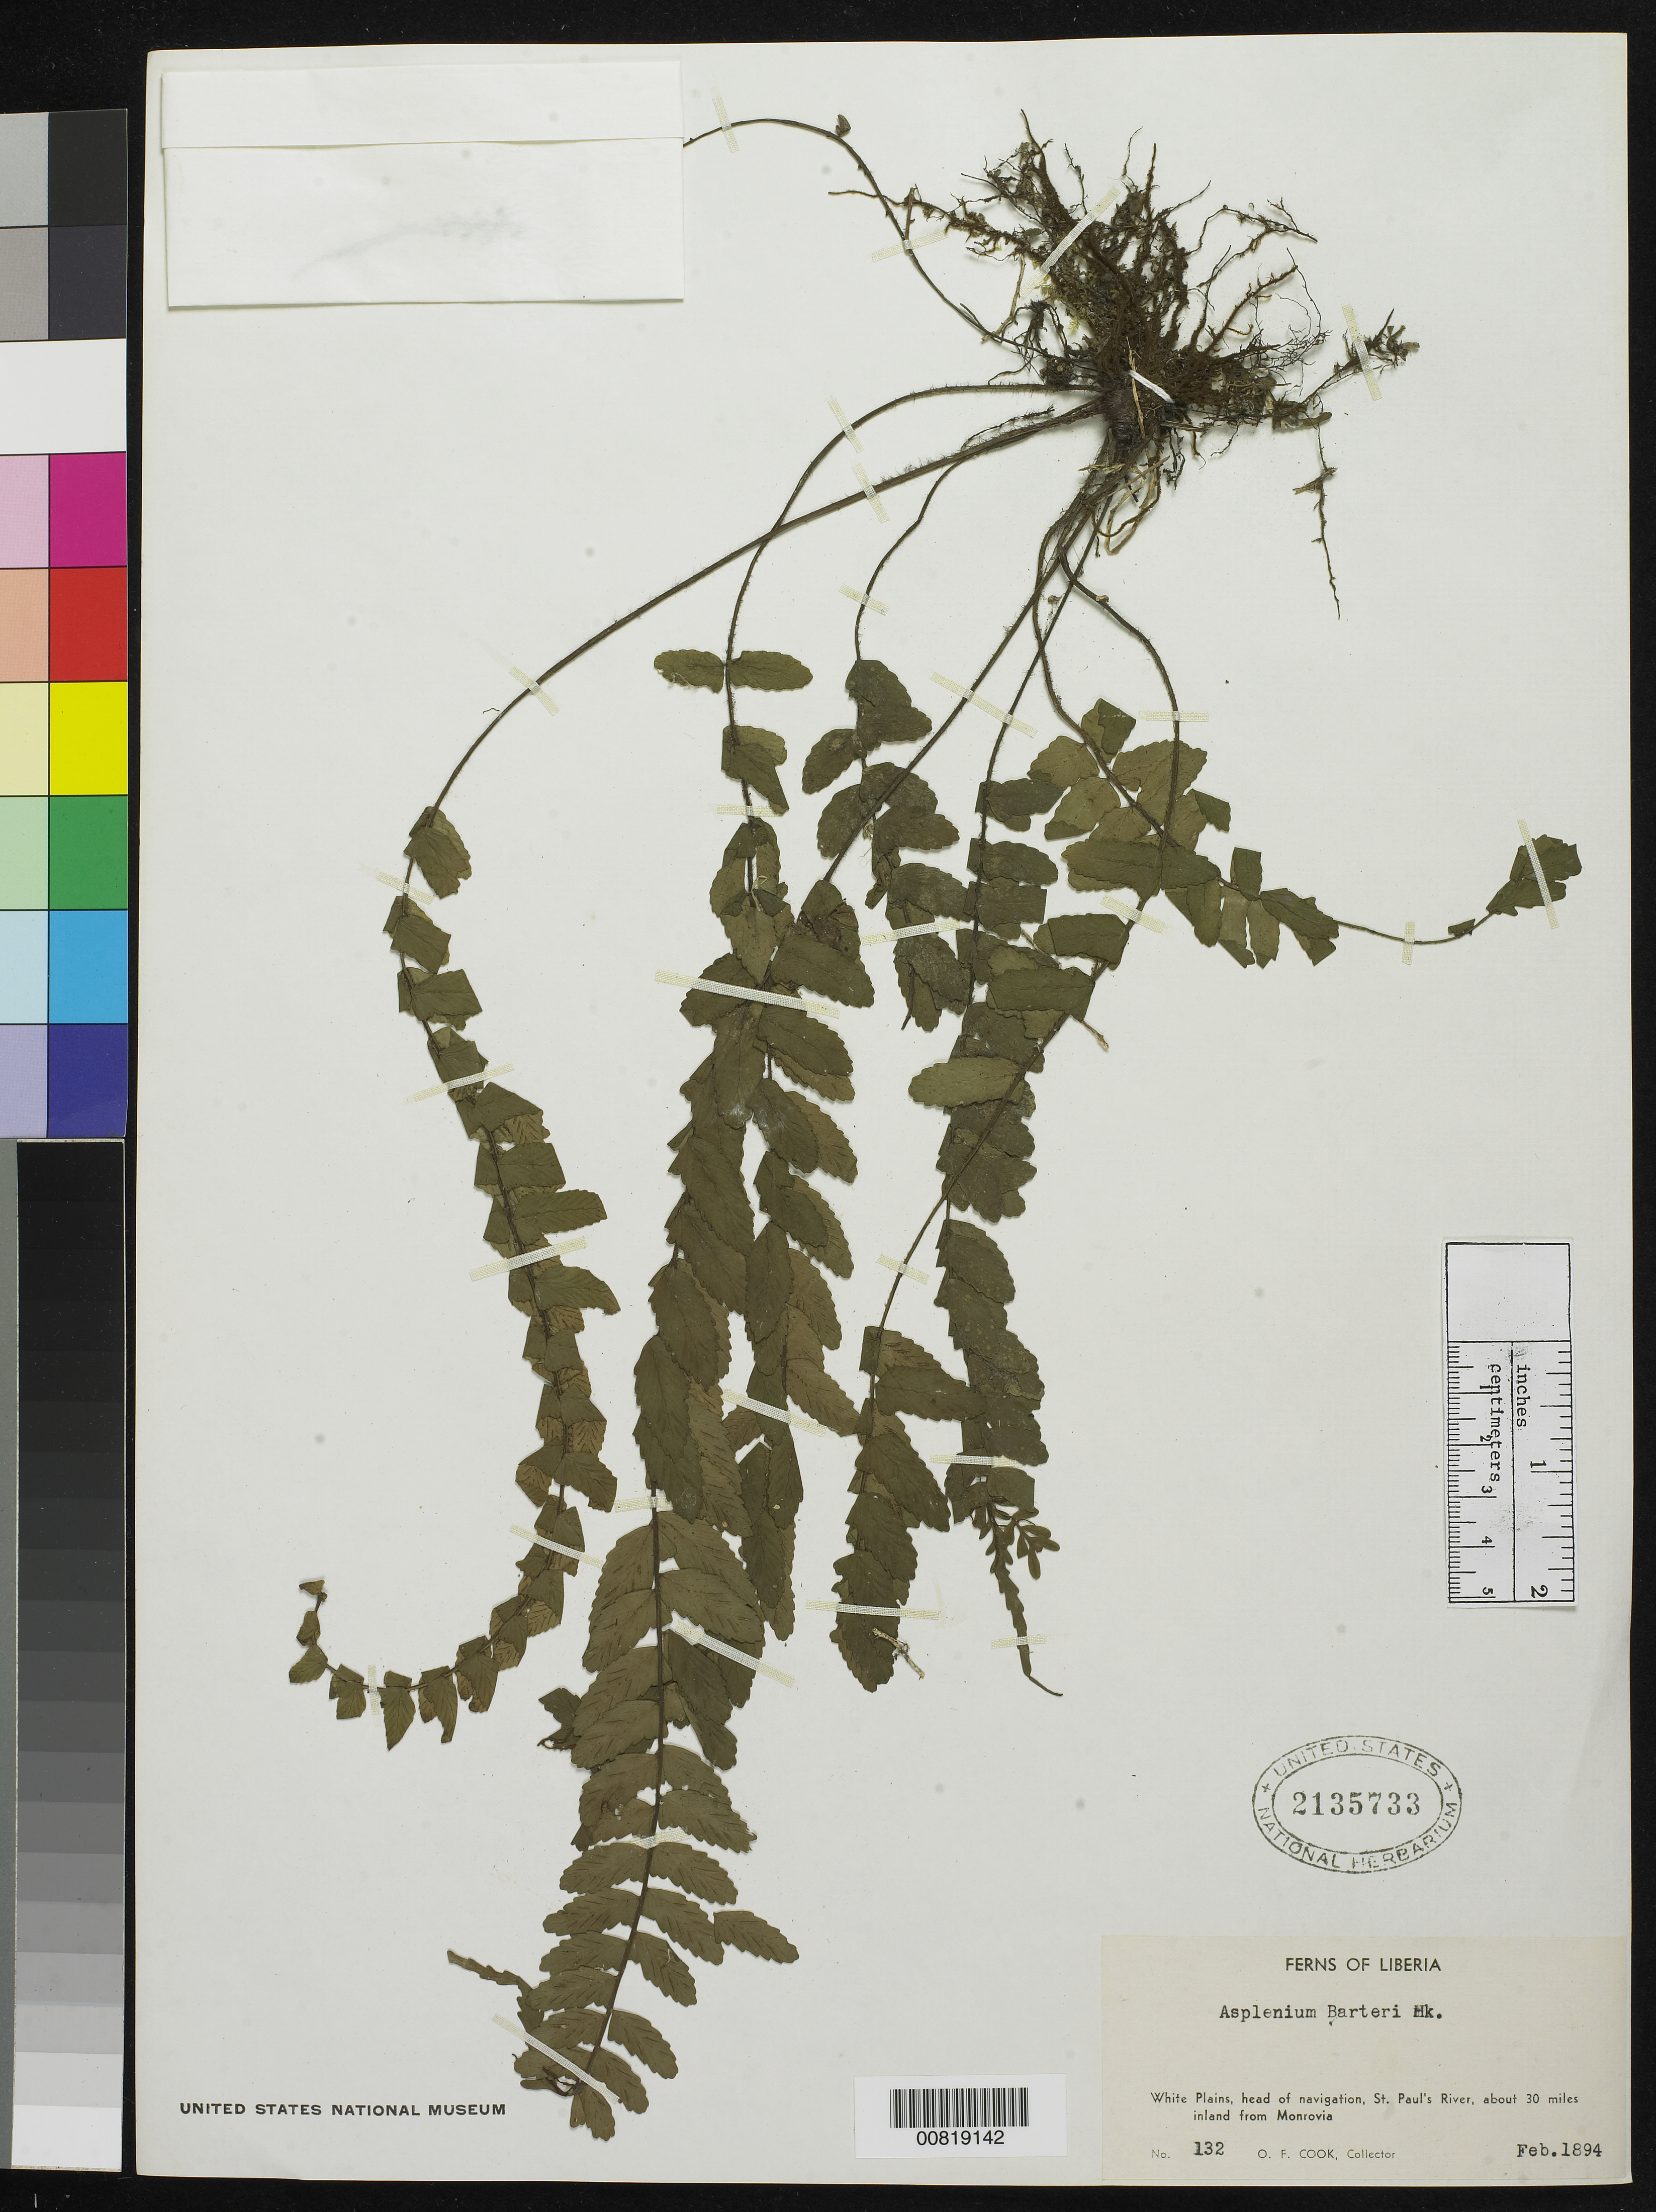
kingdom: Plantae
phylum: Tracheophyta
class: Polypodiopsida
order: Polypodiales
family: Aspleniaceae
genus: Asplenium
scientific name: Asplenium barteri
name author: Hook.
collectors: O. F. Cook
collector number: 132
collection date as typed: Feb 1894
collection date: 1894-02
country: Liberia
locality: White Plain, head of navigation, St. Paul's River, about 30 miles from Monrovia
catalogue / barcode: US 2135733